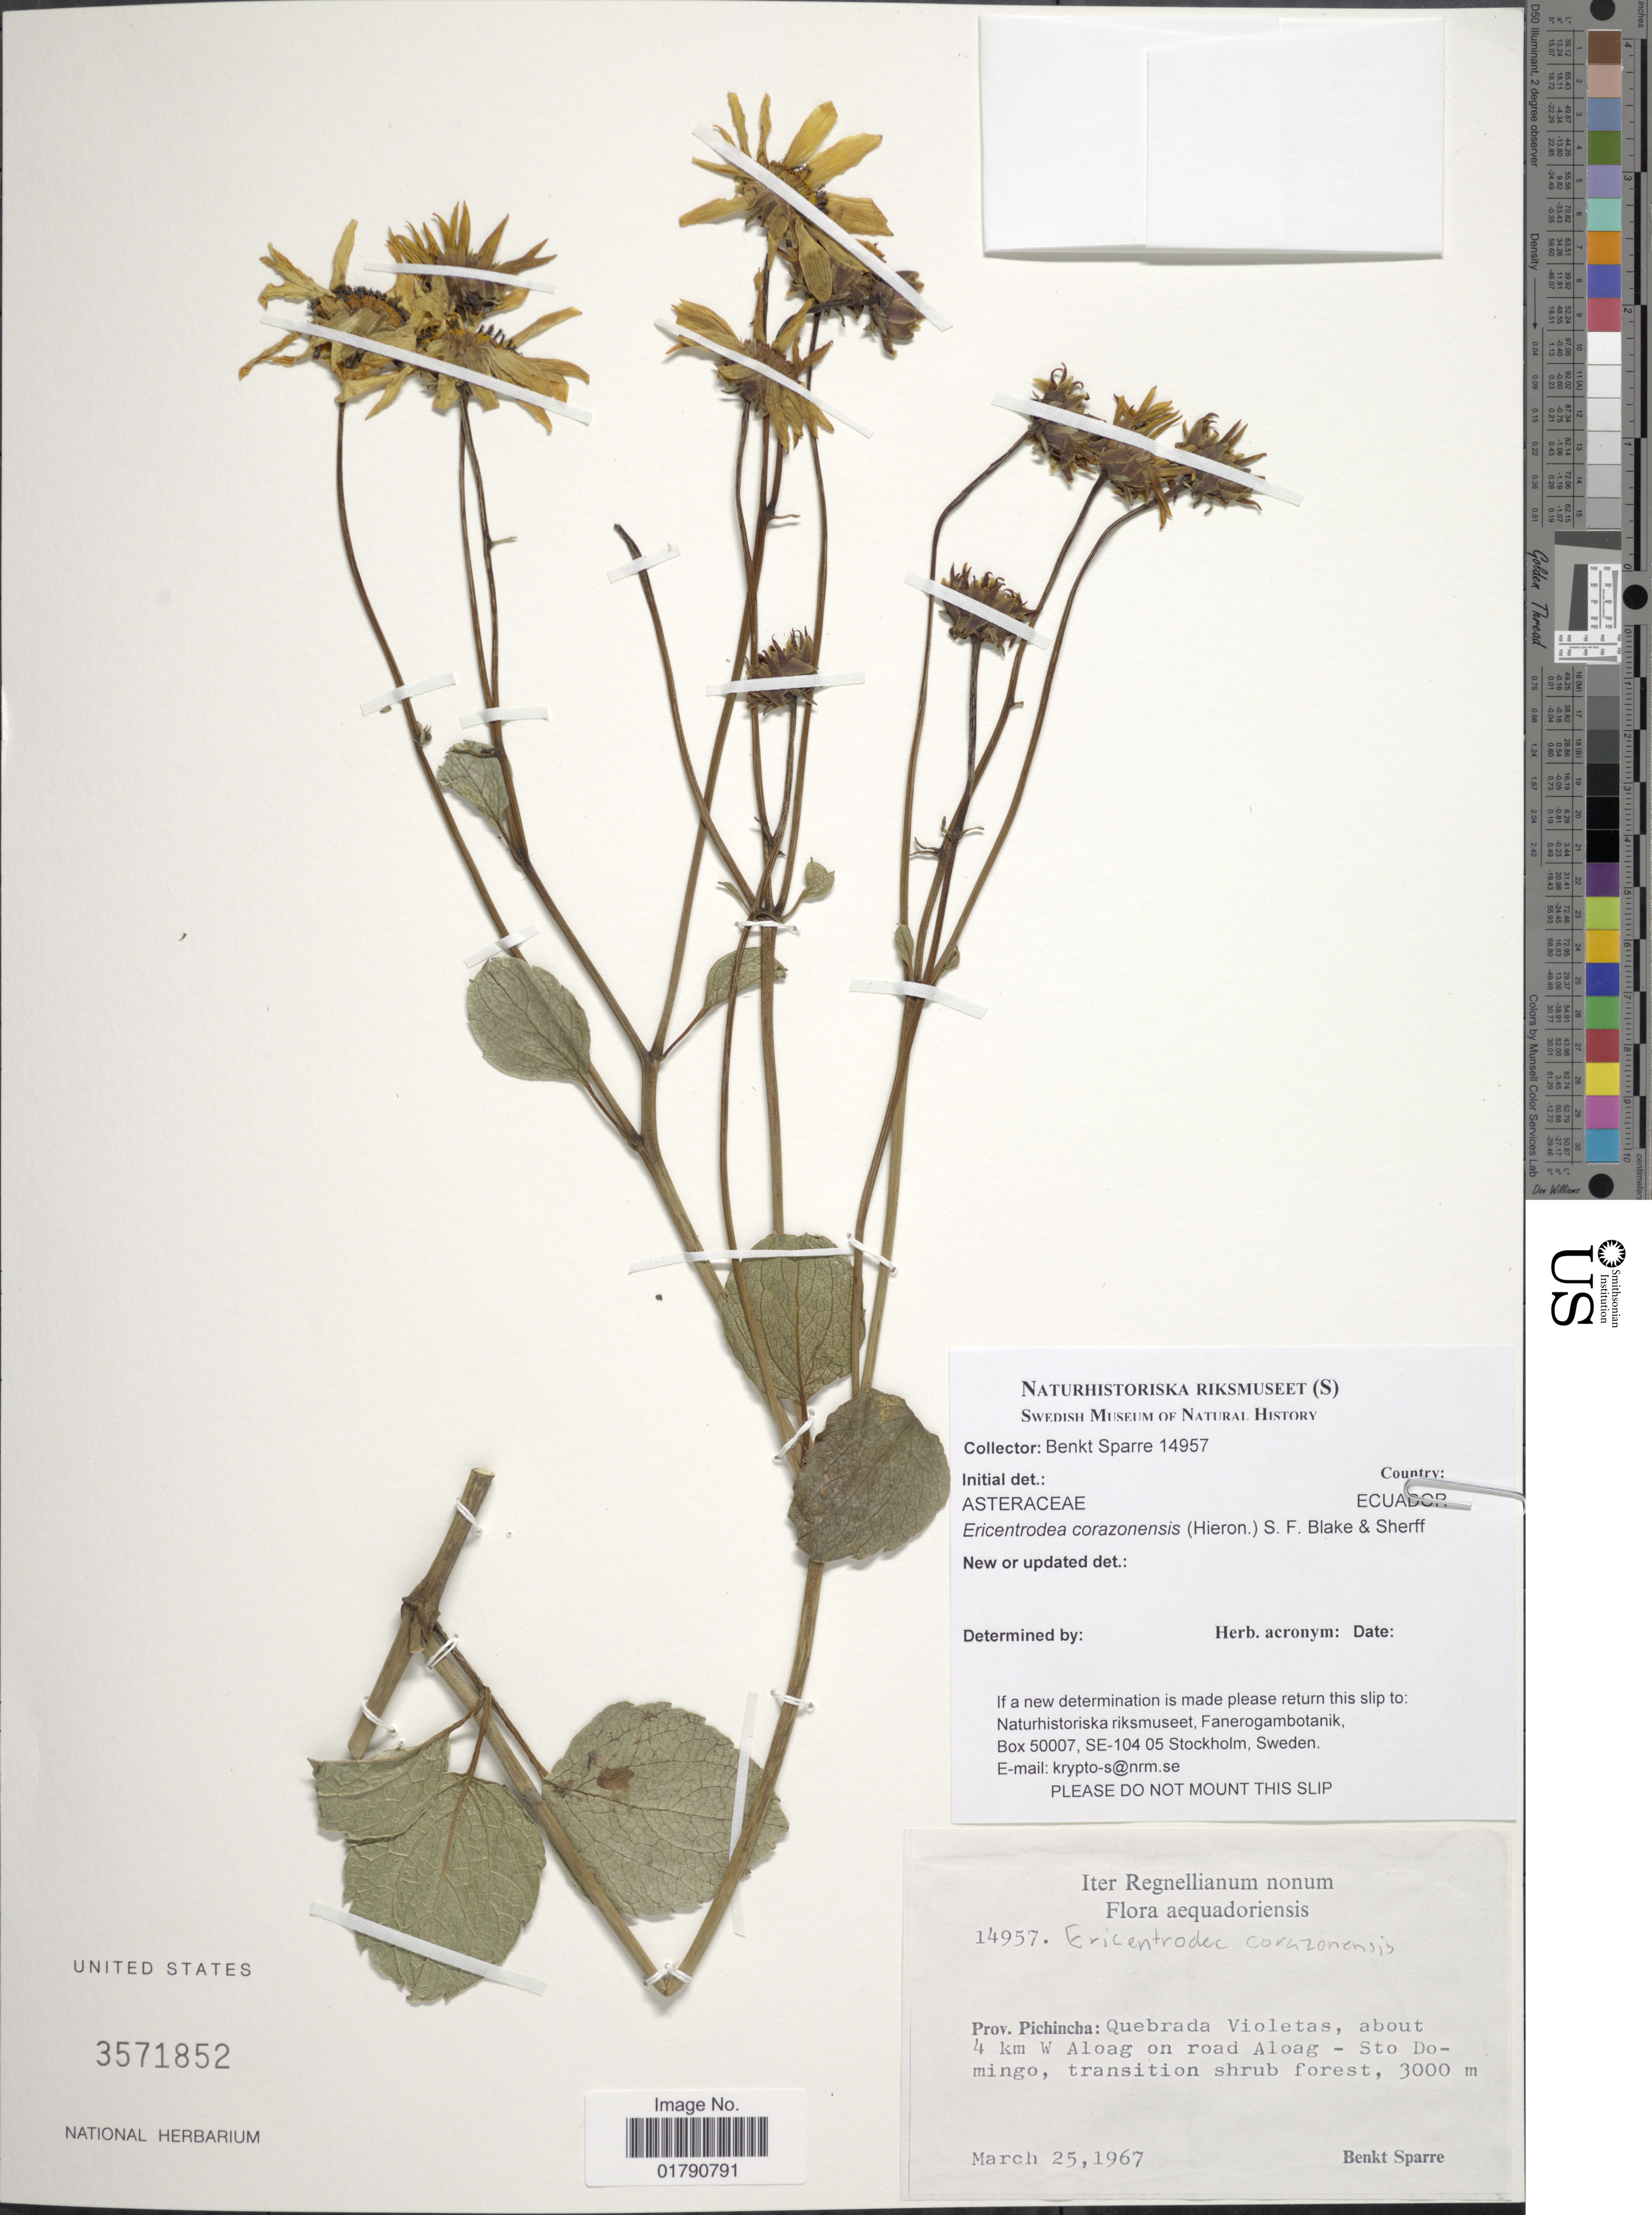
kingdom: Plantae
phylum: Tracheophyta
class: Magnoliopsida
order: Asterales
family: Asteraceae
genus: Ericentrodea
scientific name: Ericentrodea corazonensis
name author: (Hieron.) S.F. Blake & Sherff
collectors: B. Sparre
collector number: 14957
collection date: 1967-03-25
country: Ecuador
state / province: Pichincha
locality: Quebrada Violetas, about 4 km W Aloag on road Aloag-Sto Domingo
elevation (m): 3000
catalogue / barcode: US 3571852